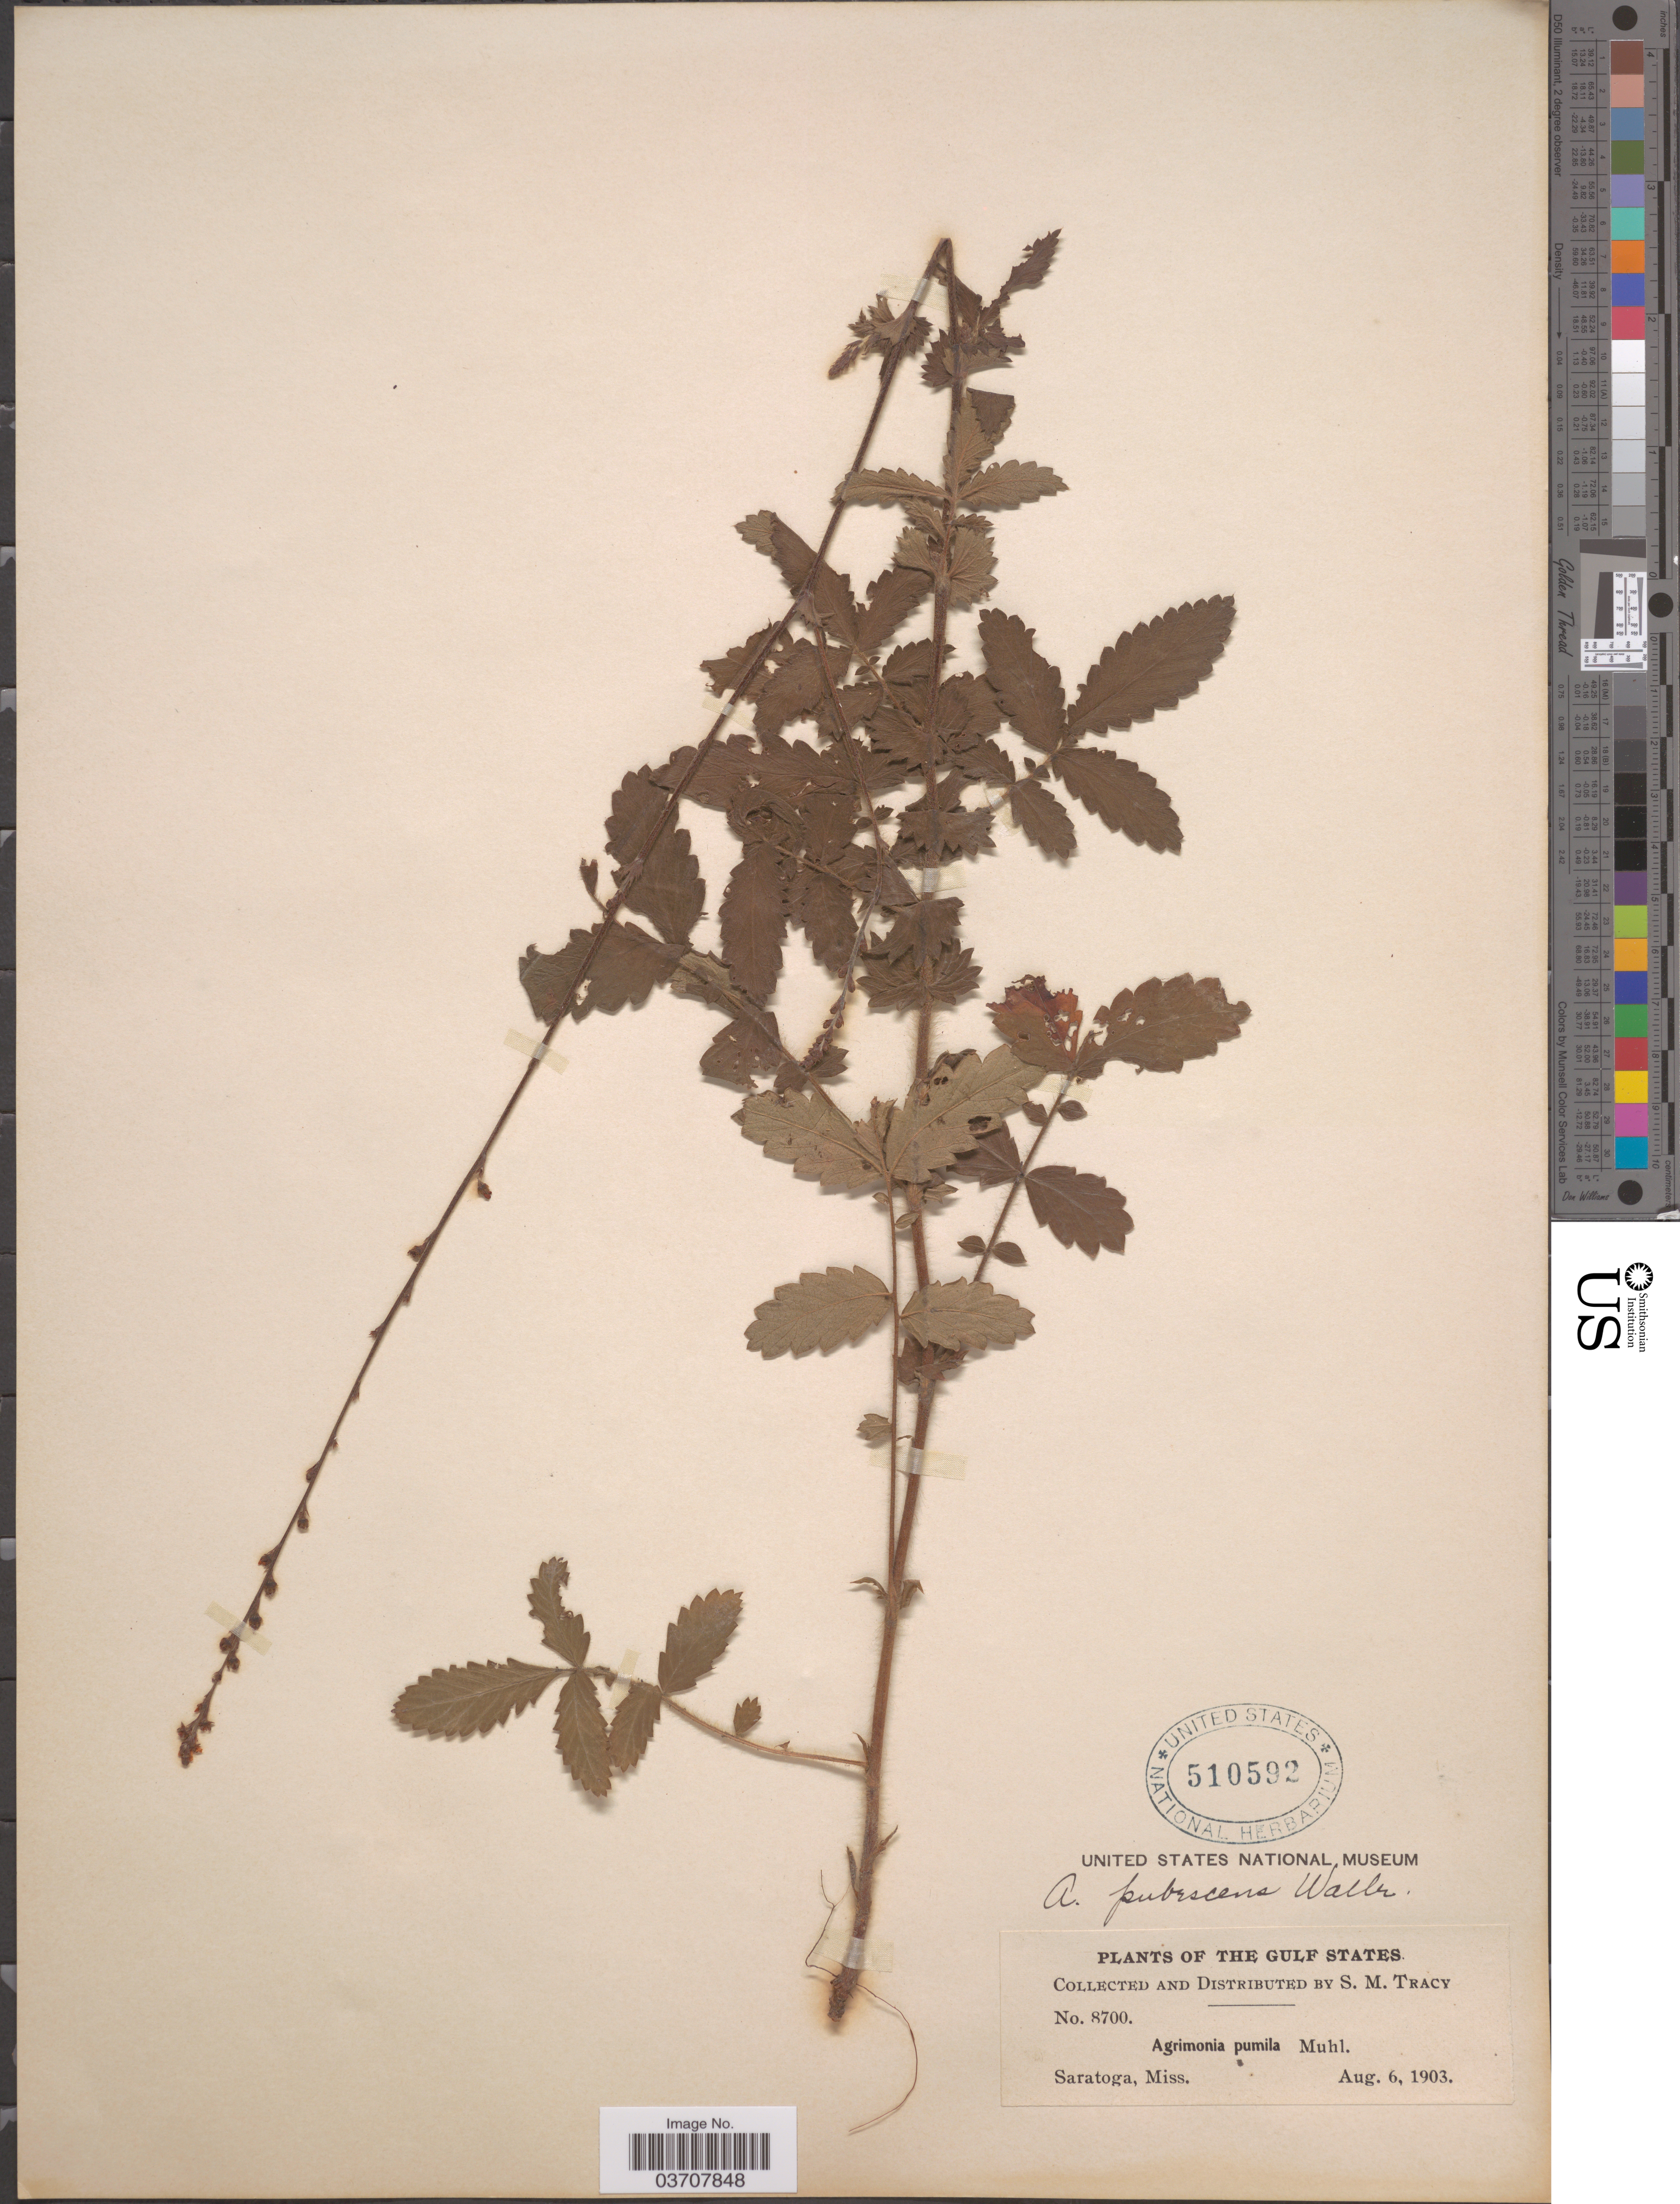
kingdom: Plantae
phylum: Tracheophyta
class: Magnoliopsida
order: Rosales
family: Rosaceae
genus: Agrimonia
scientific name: Agrimonia pubescens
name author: Wallr.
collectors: S. M. Tracy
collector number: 8700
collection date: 1903-08-06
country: United States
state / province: Mississippi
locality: The Gulf States. Saratoga.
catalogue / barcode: US 510592